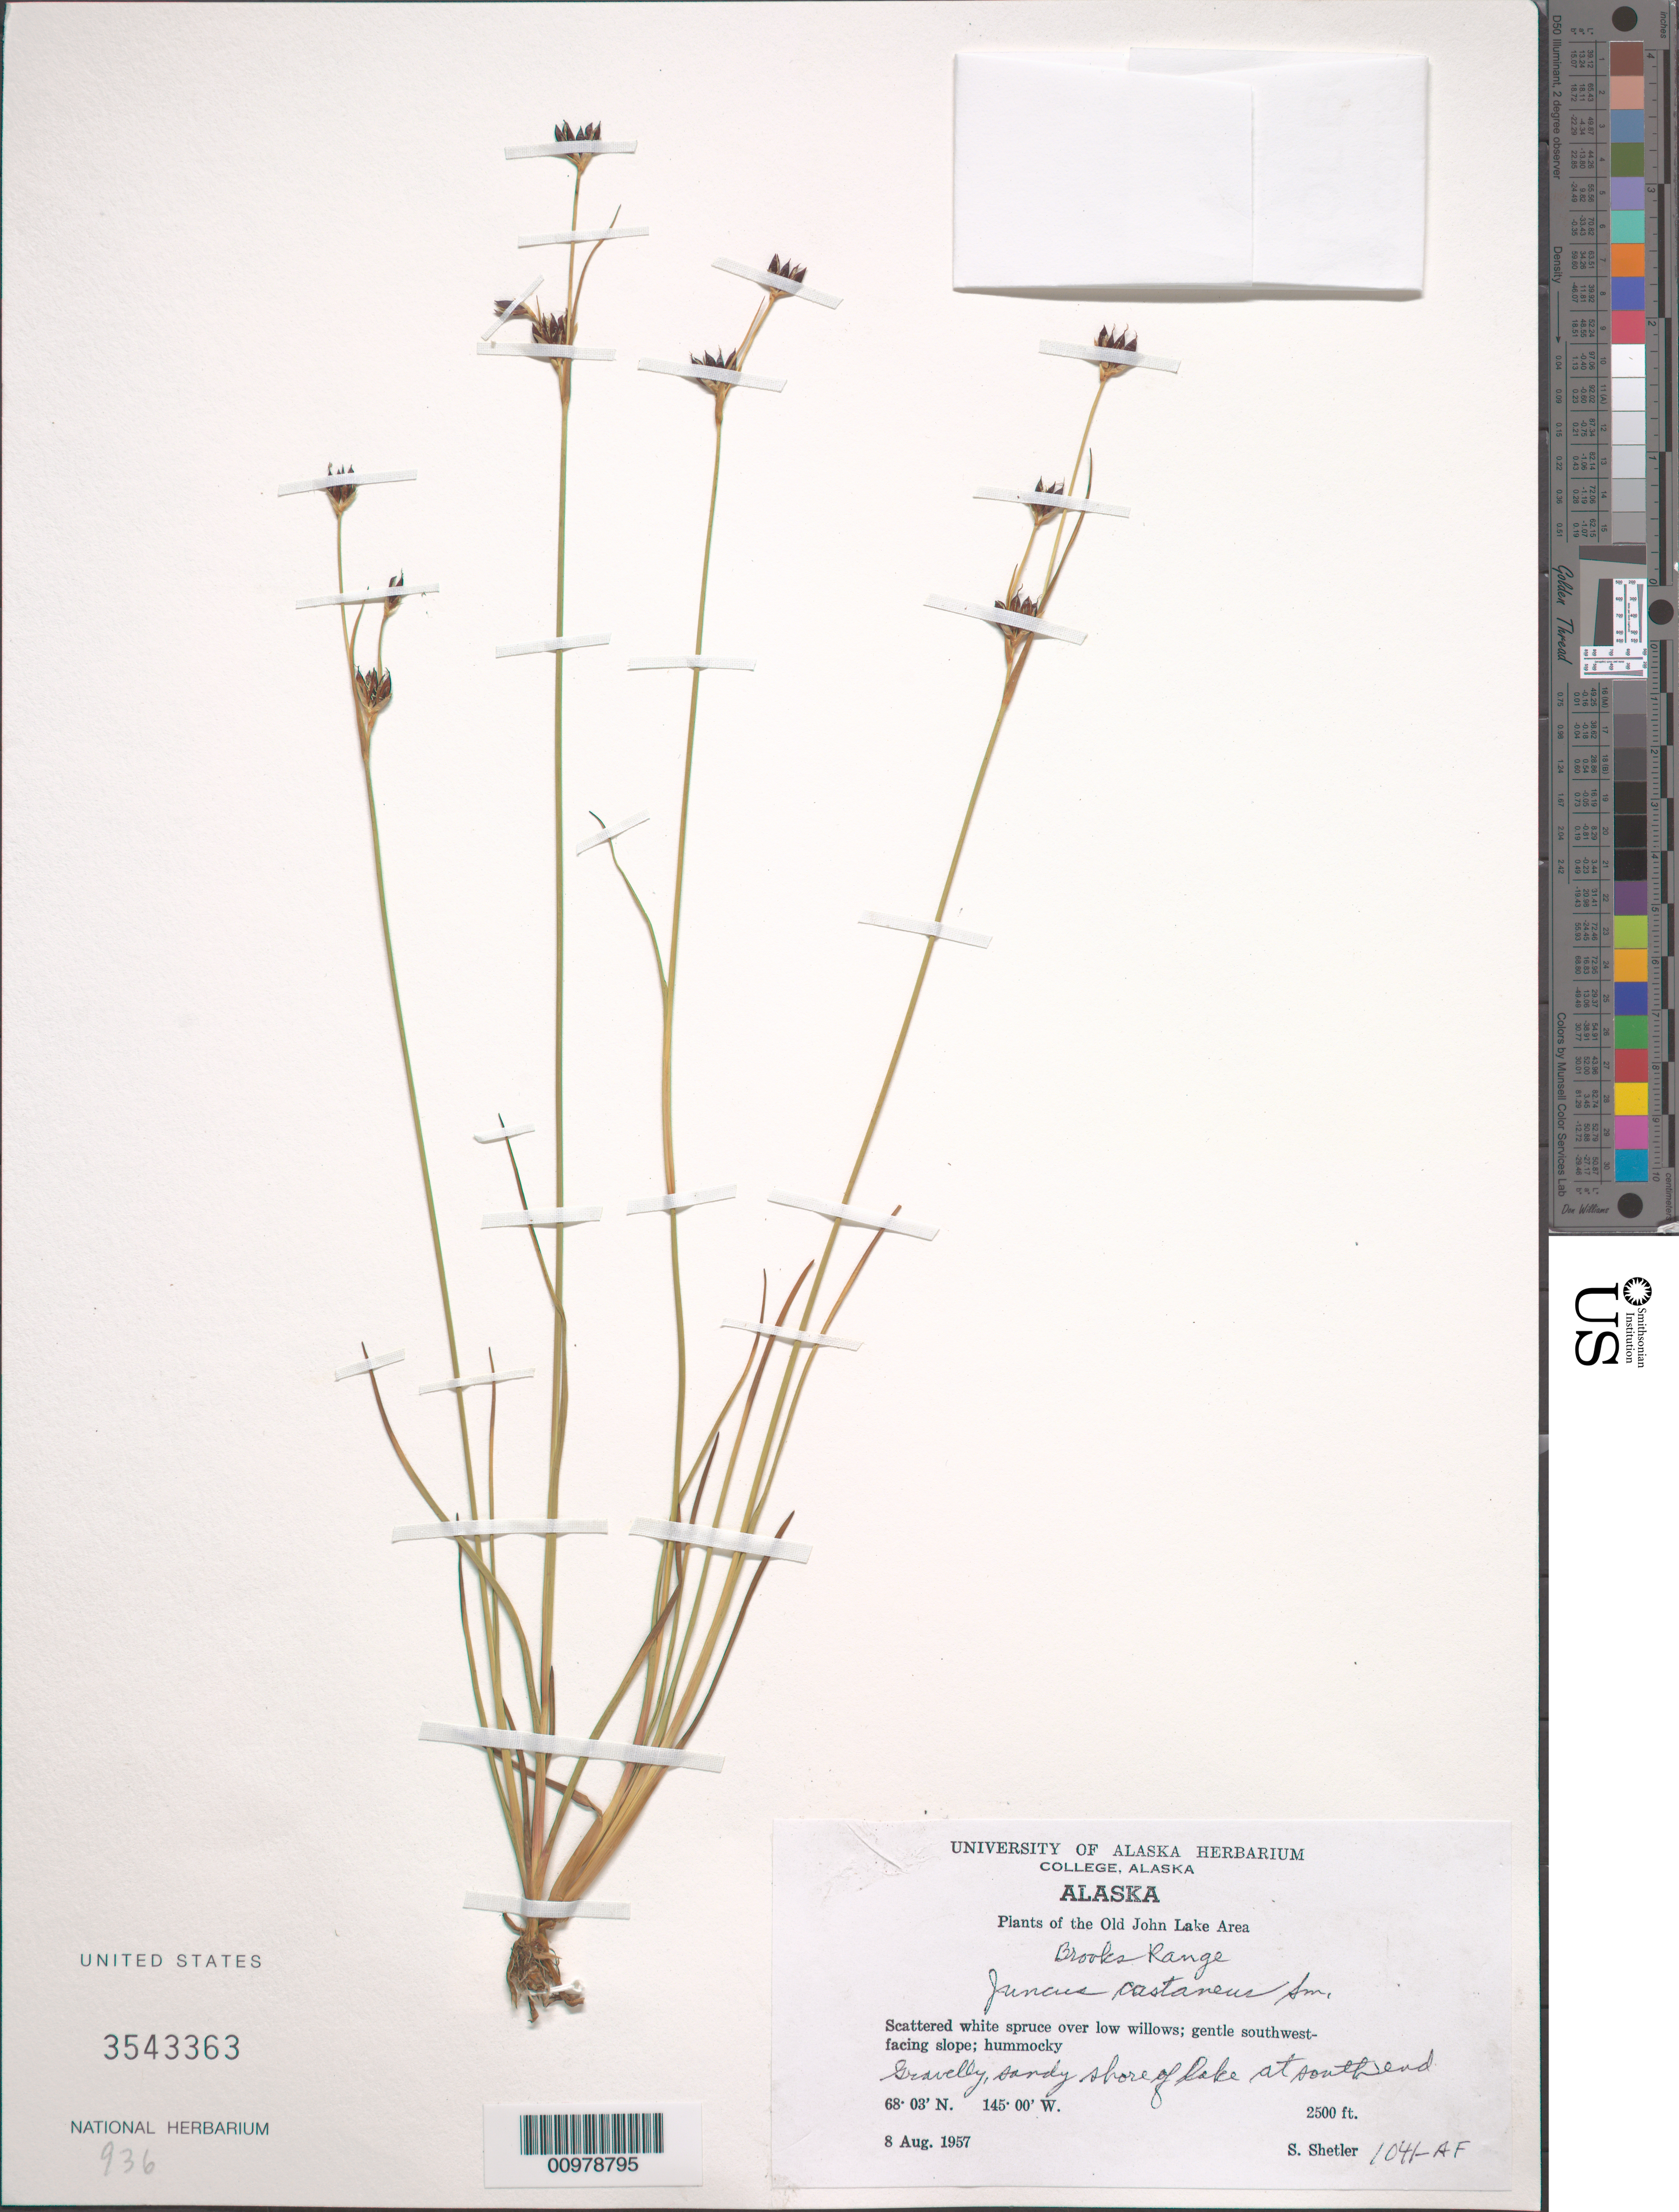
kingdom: Plantae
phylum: Tracheophyta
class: Liliopsida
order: Poales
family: Juncaceae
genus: Juncus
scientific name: Juncus castaneus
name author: Sm.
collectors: S. Shetler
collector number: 1041-AF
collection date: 1957-08-08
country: United States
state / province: Alaska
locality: The Old John Lake Area. Brooks Range. Gentle southwest-facing slope. Shore of lake at southend.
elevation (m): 762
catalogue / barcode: US 3543363